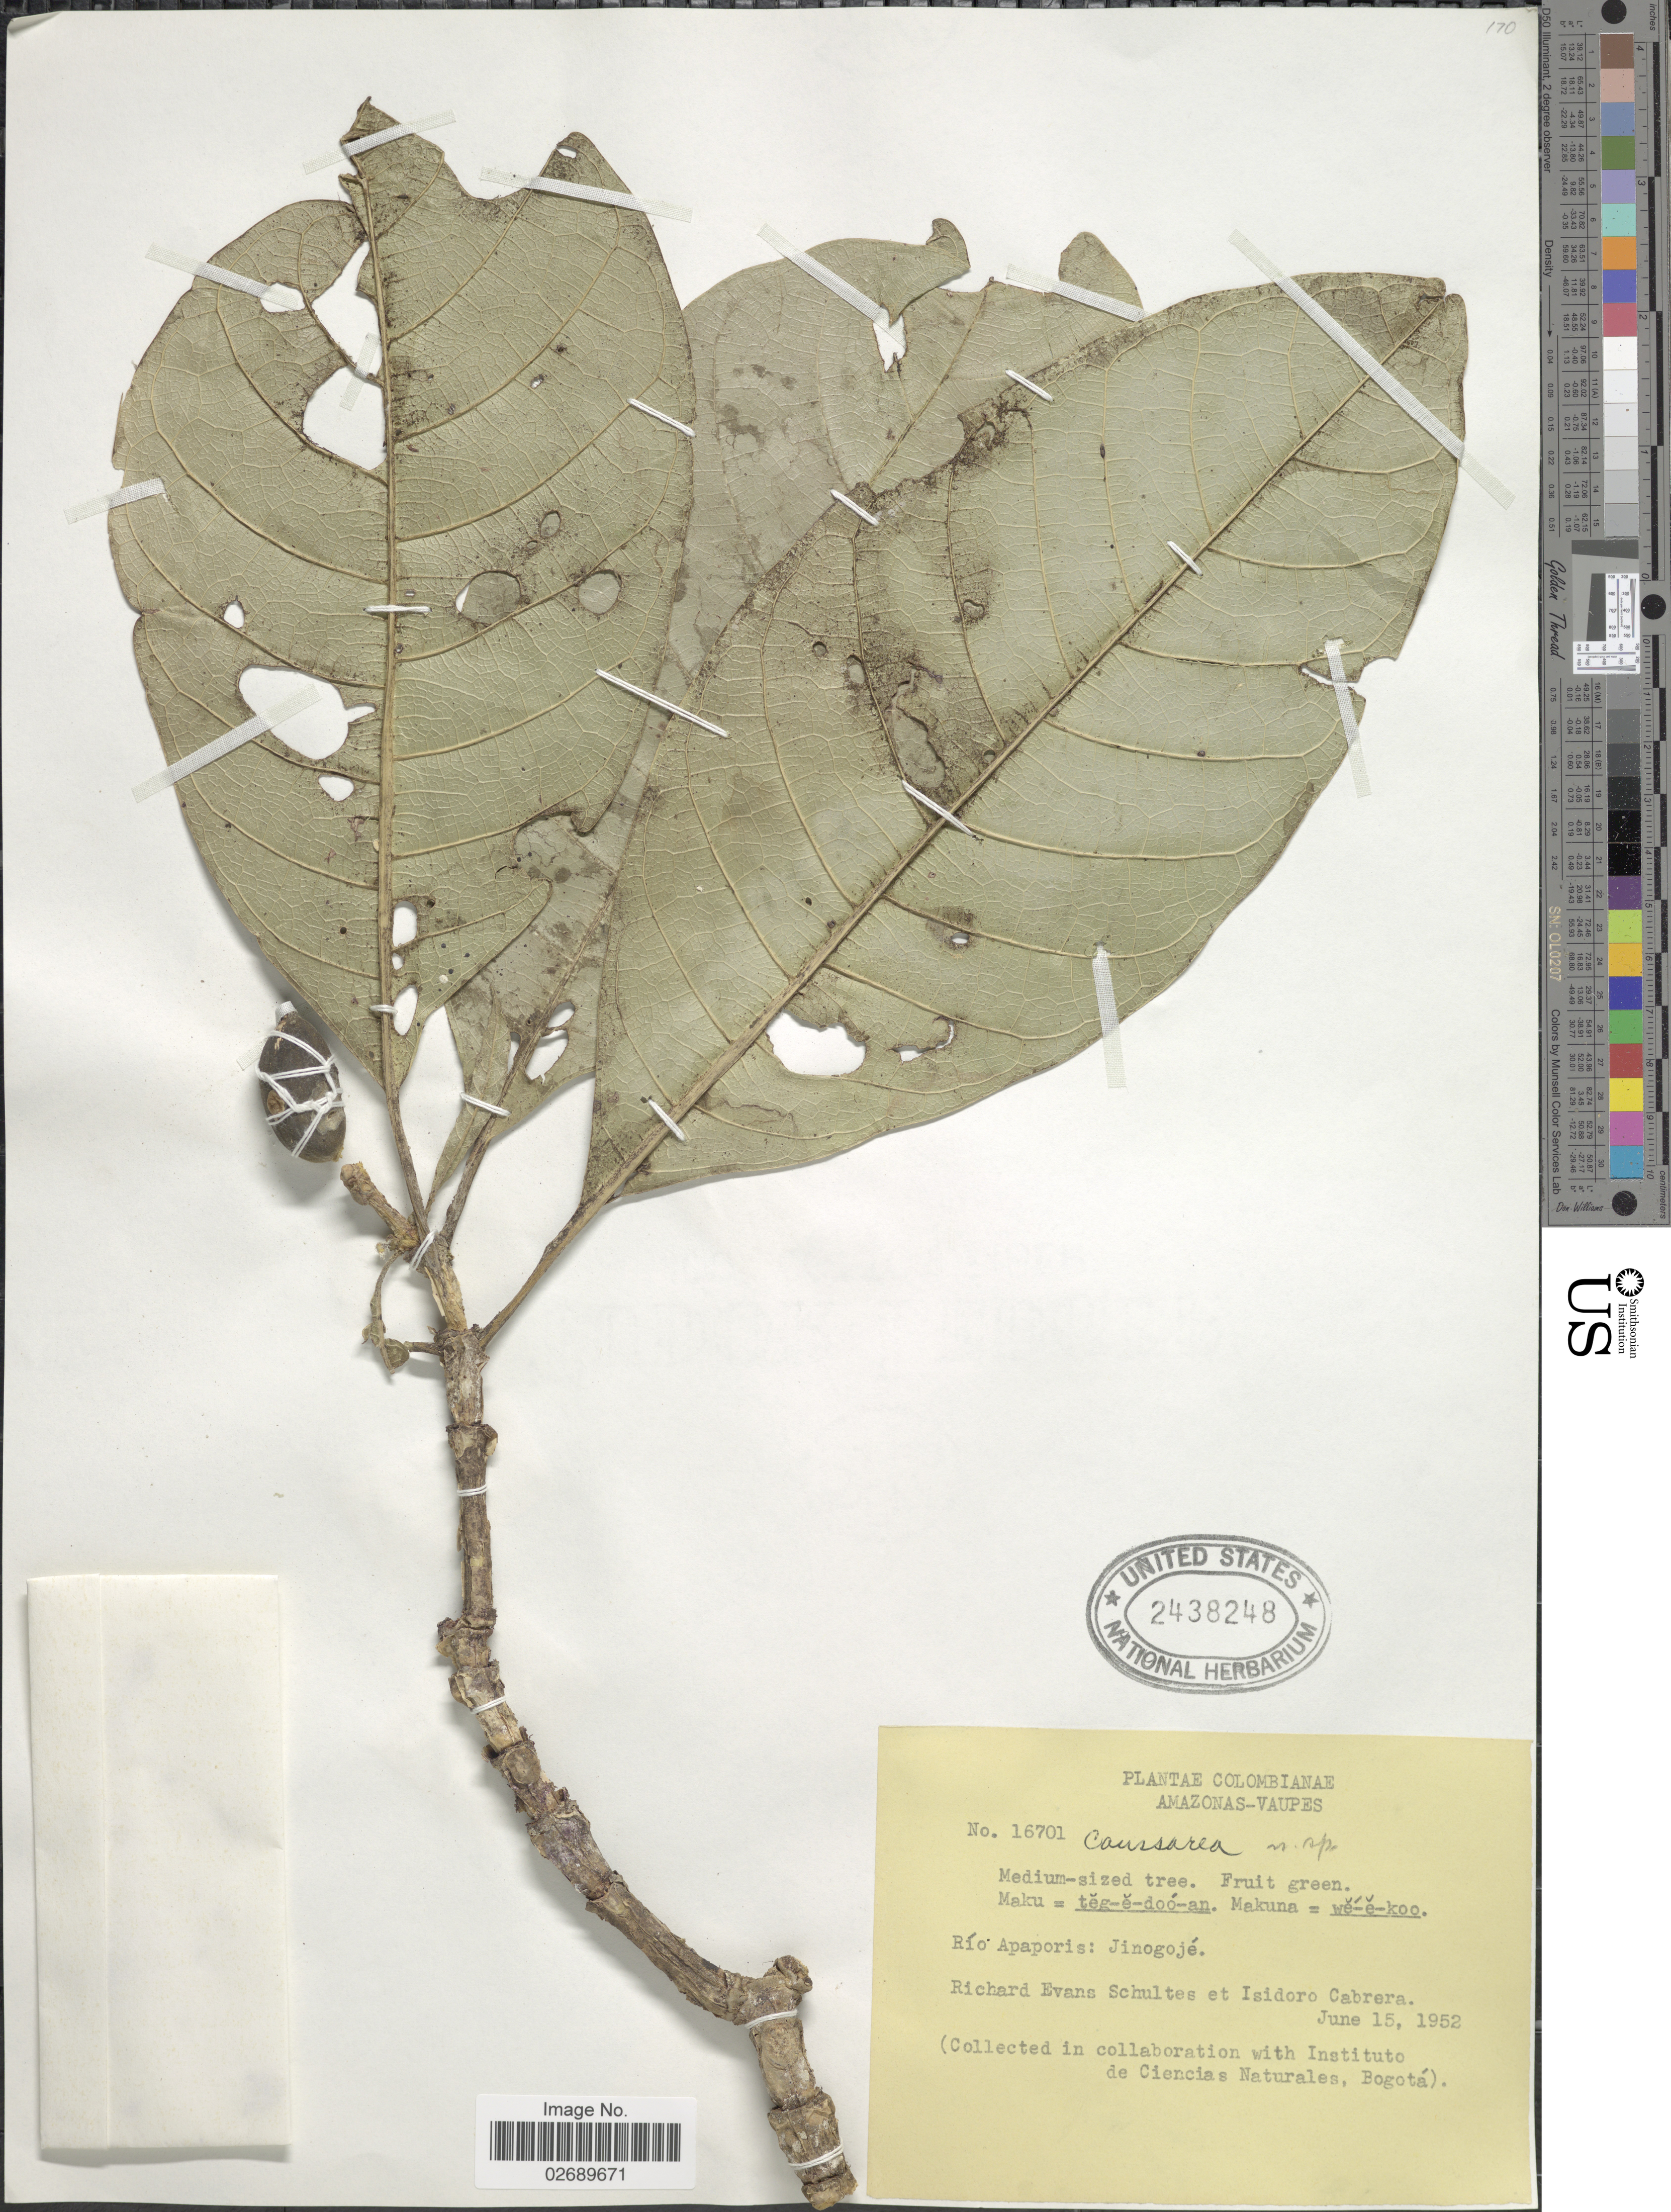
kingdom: Plantae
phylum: Tracheophyta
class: Magnoliopsida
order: Gentianales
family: Rubiaceae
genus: Coussarea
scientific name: Coussarea sp.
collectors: R. E. Schultes & I. Cabrera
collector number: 16701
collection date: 1952-06-15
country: Colombia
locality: Amazonas-Vaupes. Rio Apaporis: Jinogoje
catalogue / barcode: US 2438248